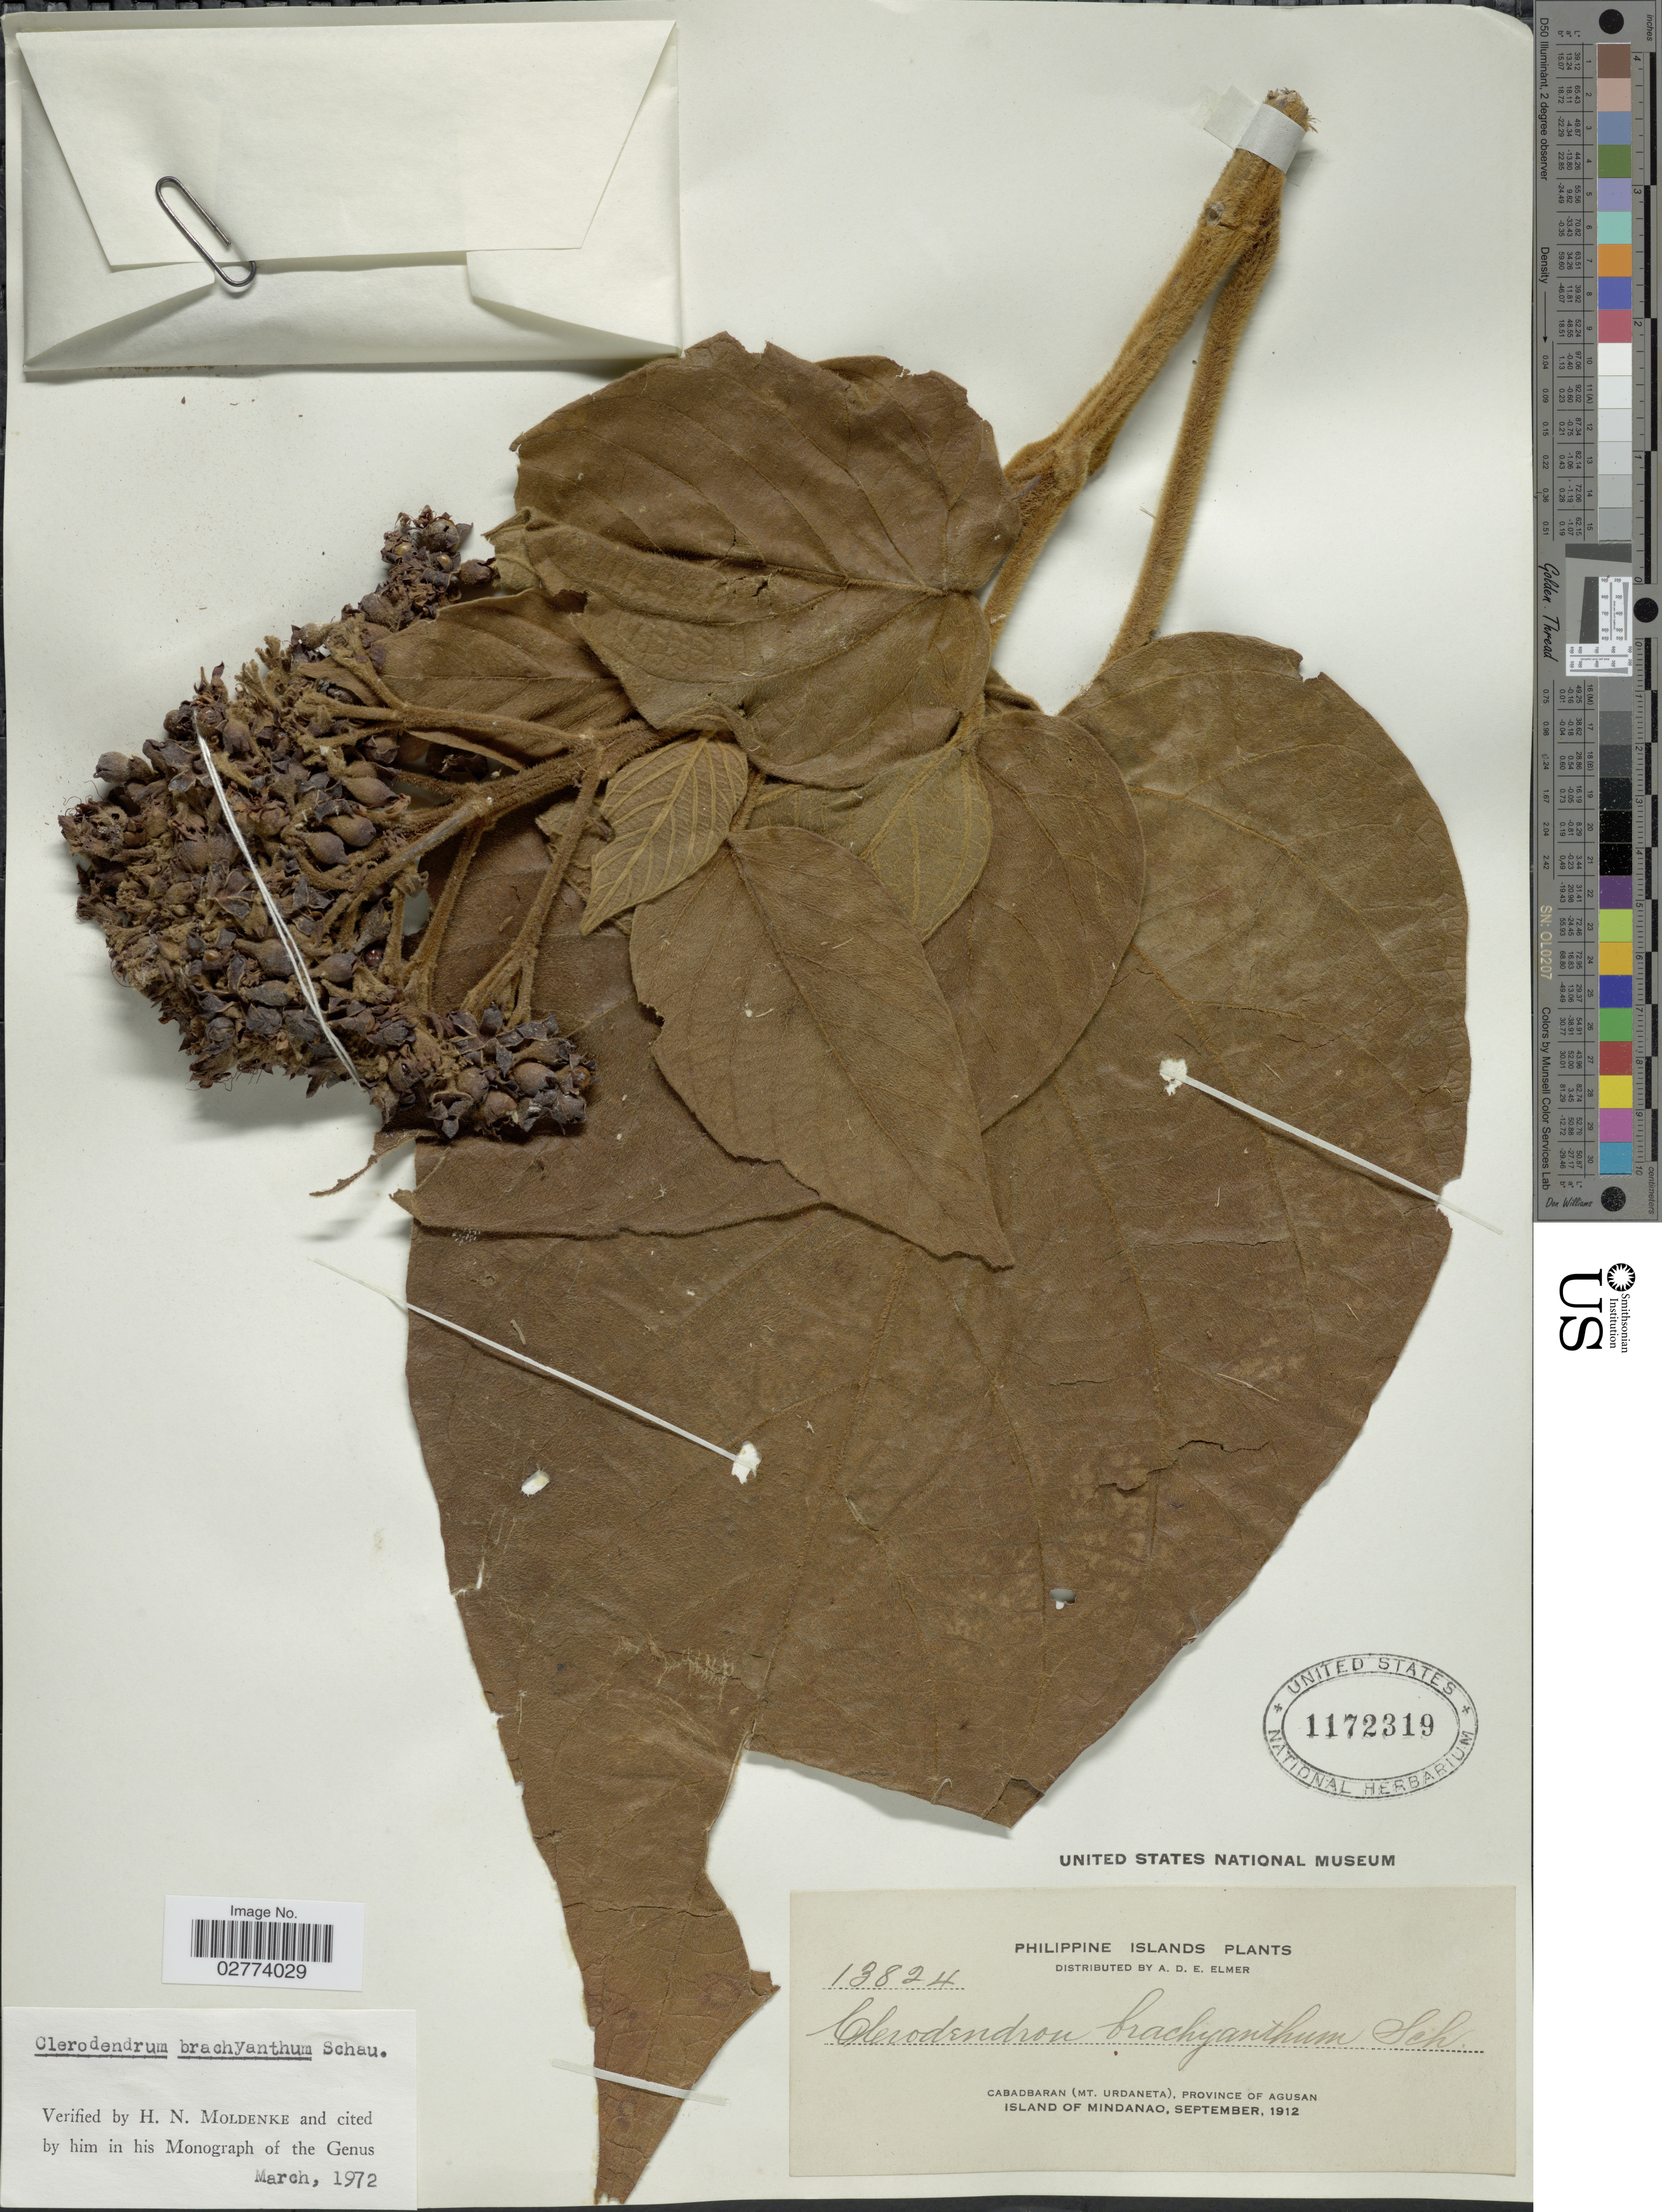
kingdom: Plantae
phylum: Tracheophyta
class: Magnoliopsida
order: Lamiales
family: Lamiaceae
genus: Clerodendrum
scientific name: Clerodendrum brachyanthum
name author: Schauer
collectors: A. D. E. Elmer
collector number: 13824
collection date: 1912-09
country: Philippines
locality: Cabadbaran (Mt. Urdaneta), Province of Agusan, Island of Mindanao.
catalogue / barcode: US 1172319